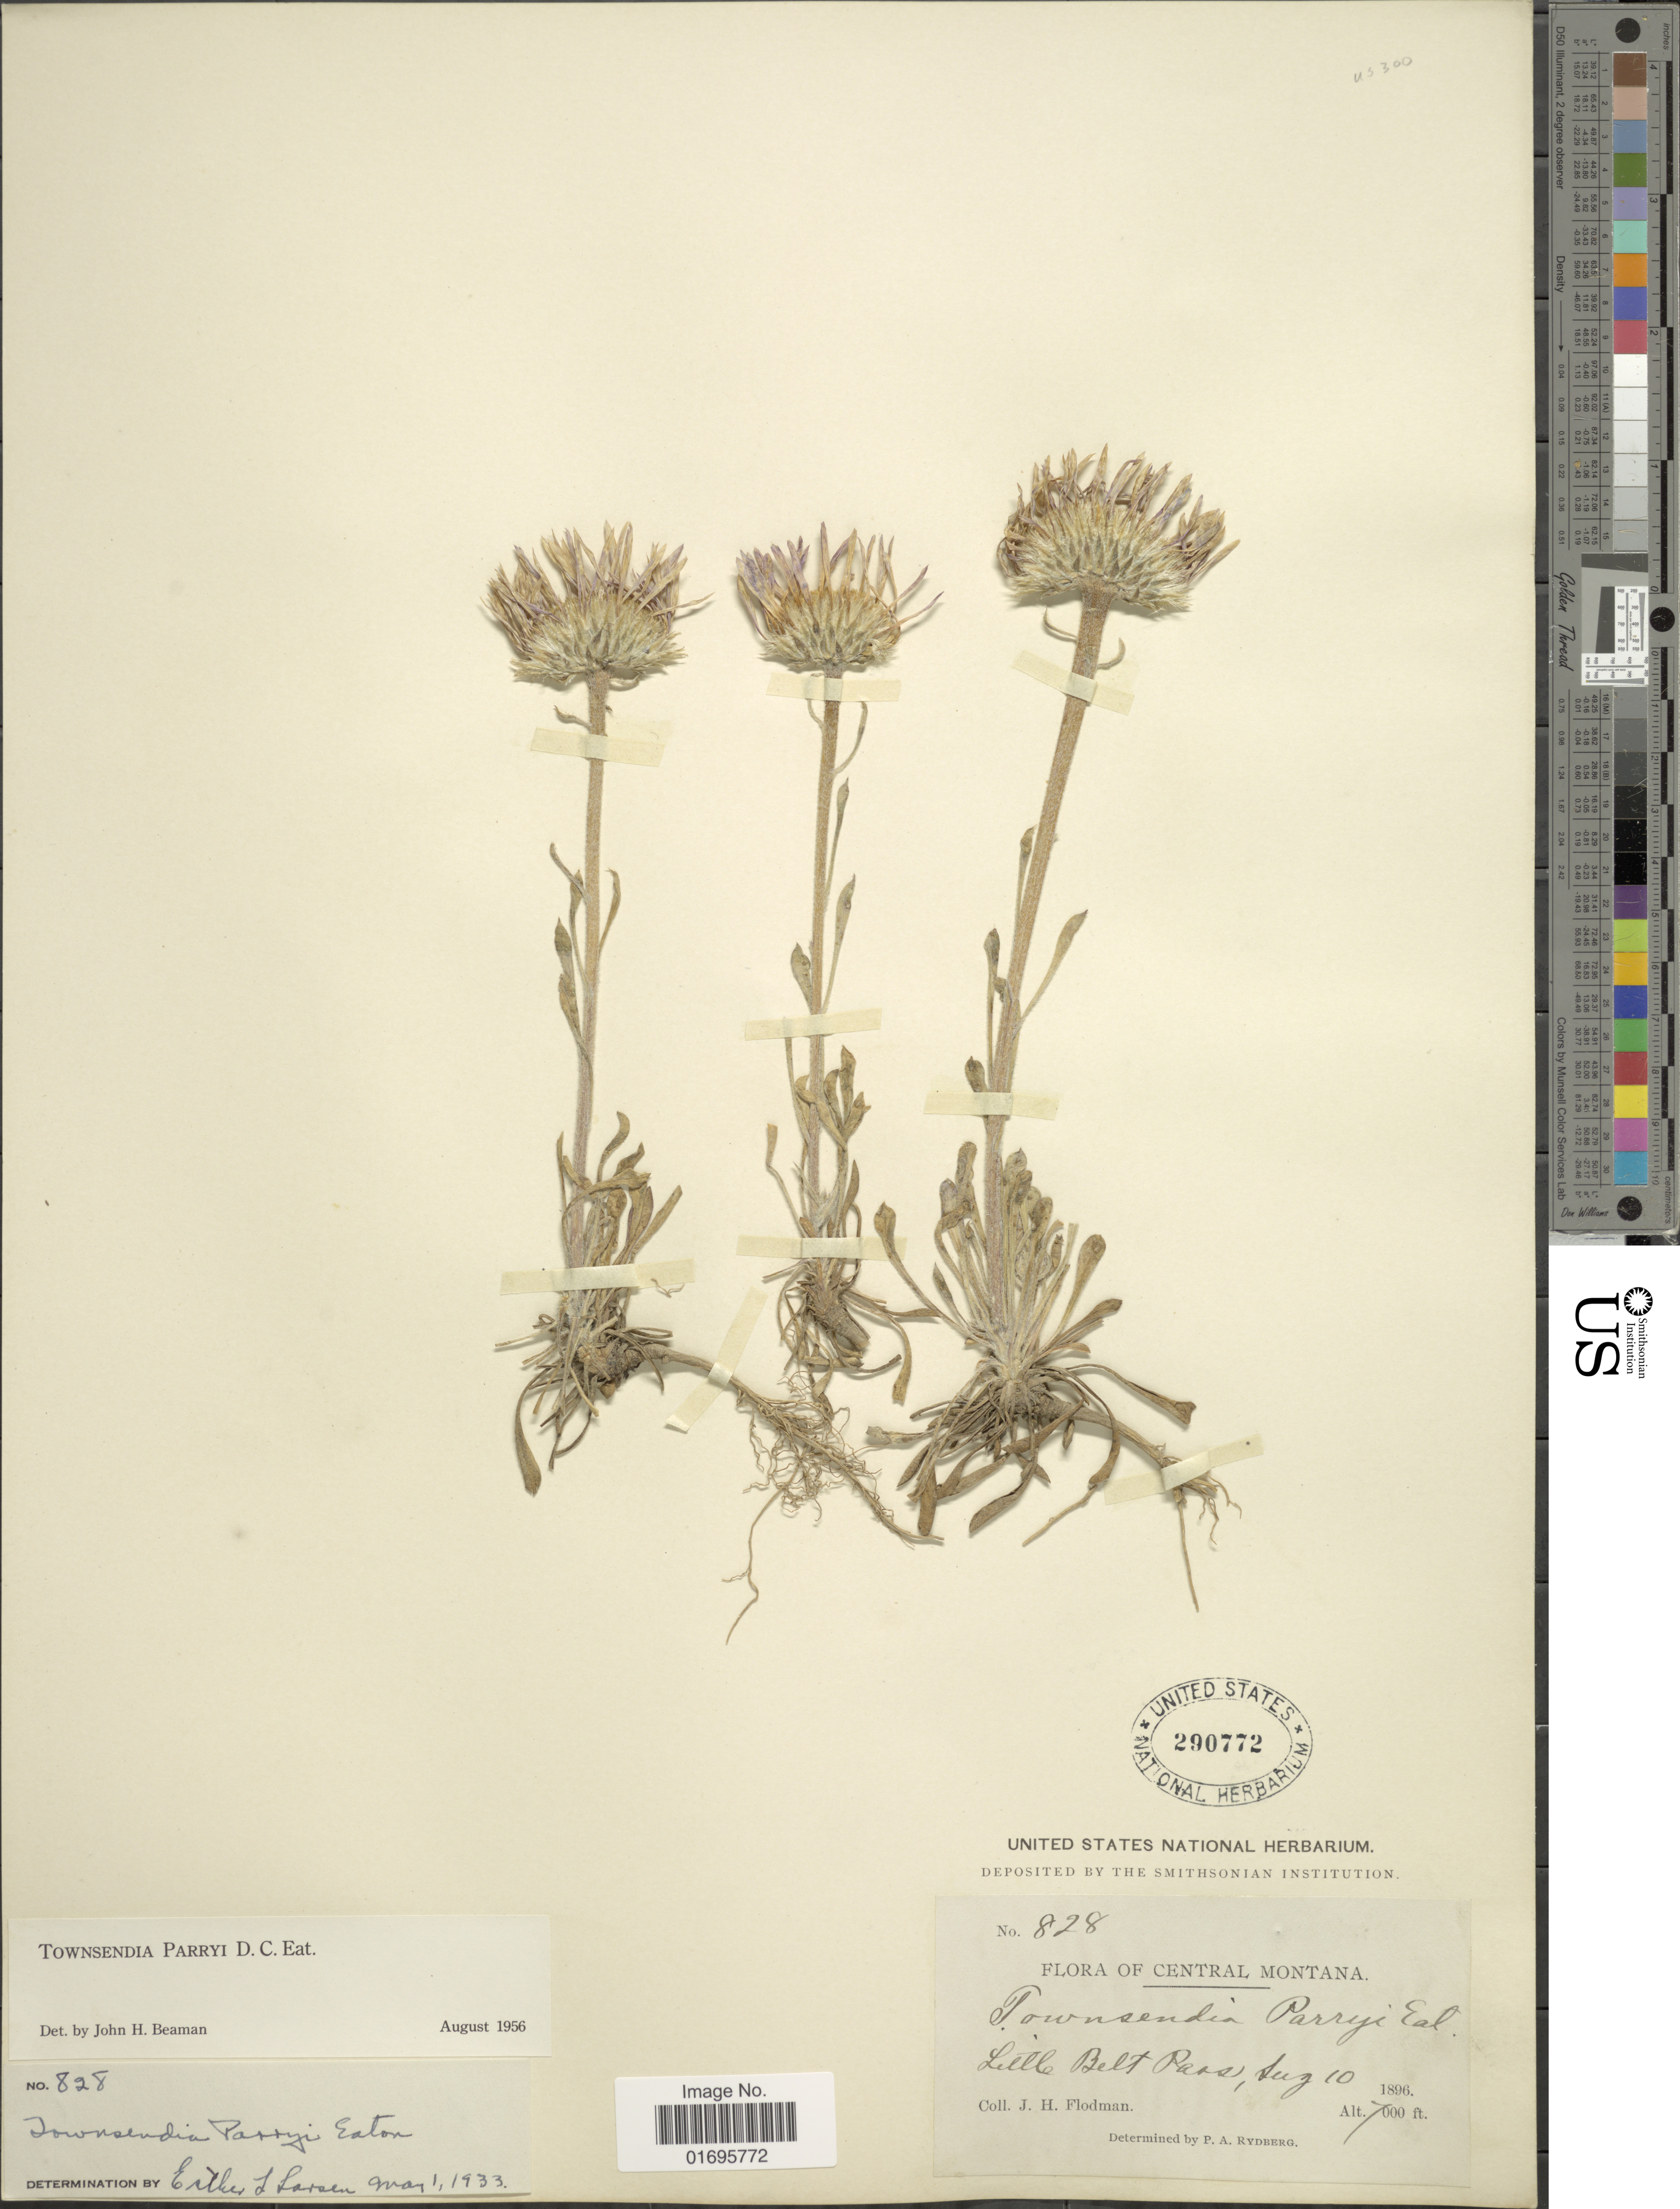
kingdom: Plantae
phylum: Tracheophyta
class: Magnoliopsida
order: Asterales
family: Asteraceae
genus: Townsendia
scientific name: Townsendia parryi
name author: D.C. Eaton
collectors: J. Flodman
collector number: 828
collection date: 1896-08-10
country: United States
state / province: Montana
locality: Central Montana. Little Belt Pass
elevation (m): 2134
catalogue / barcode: US 290772